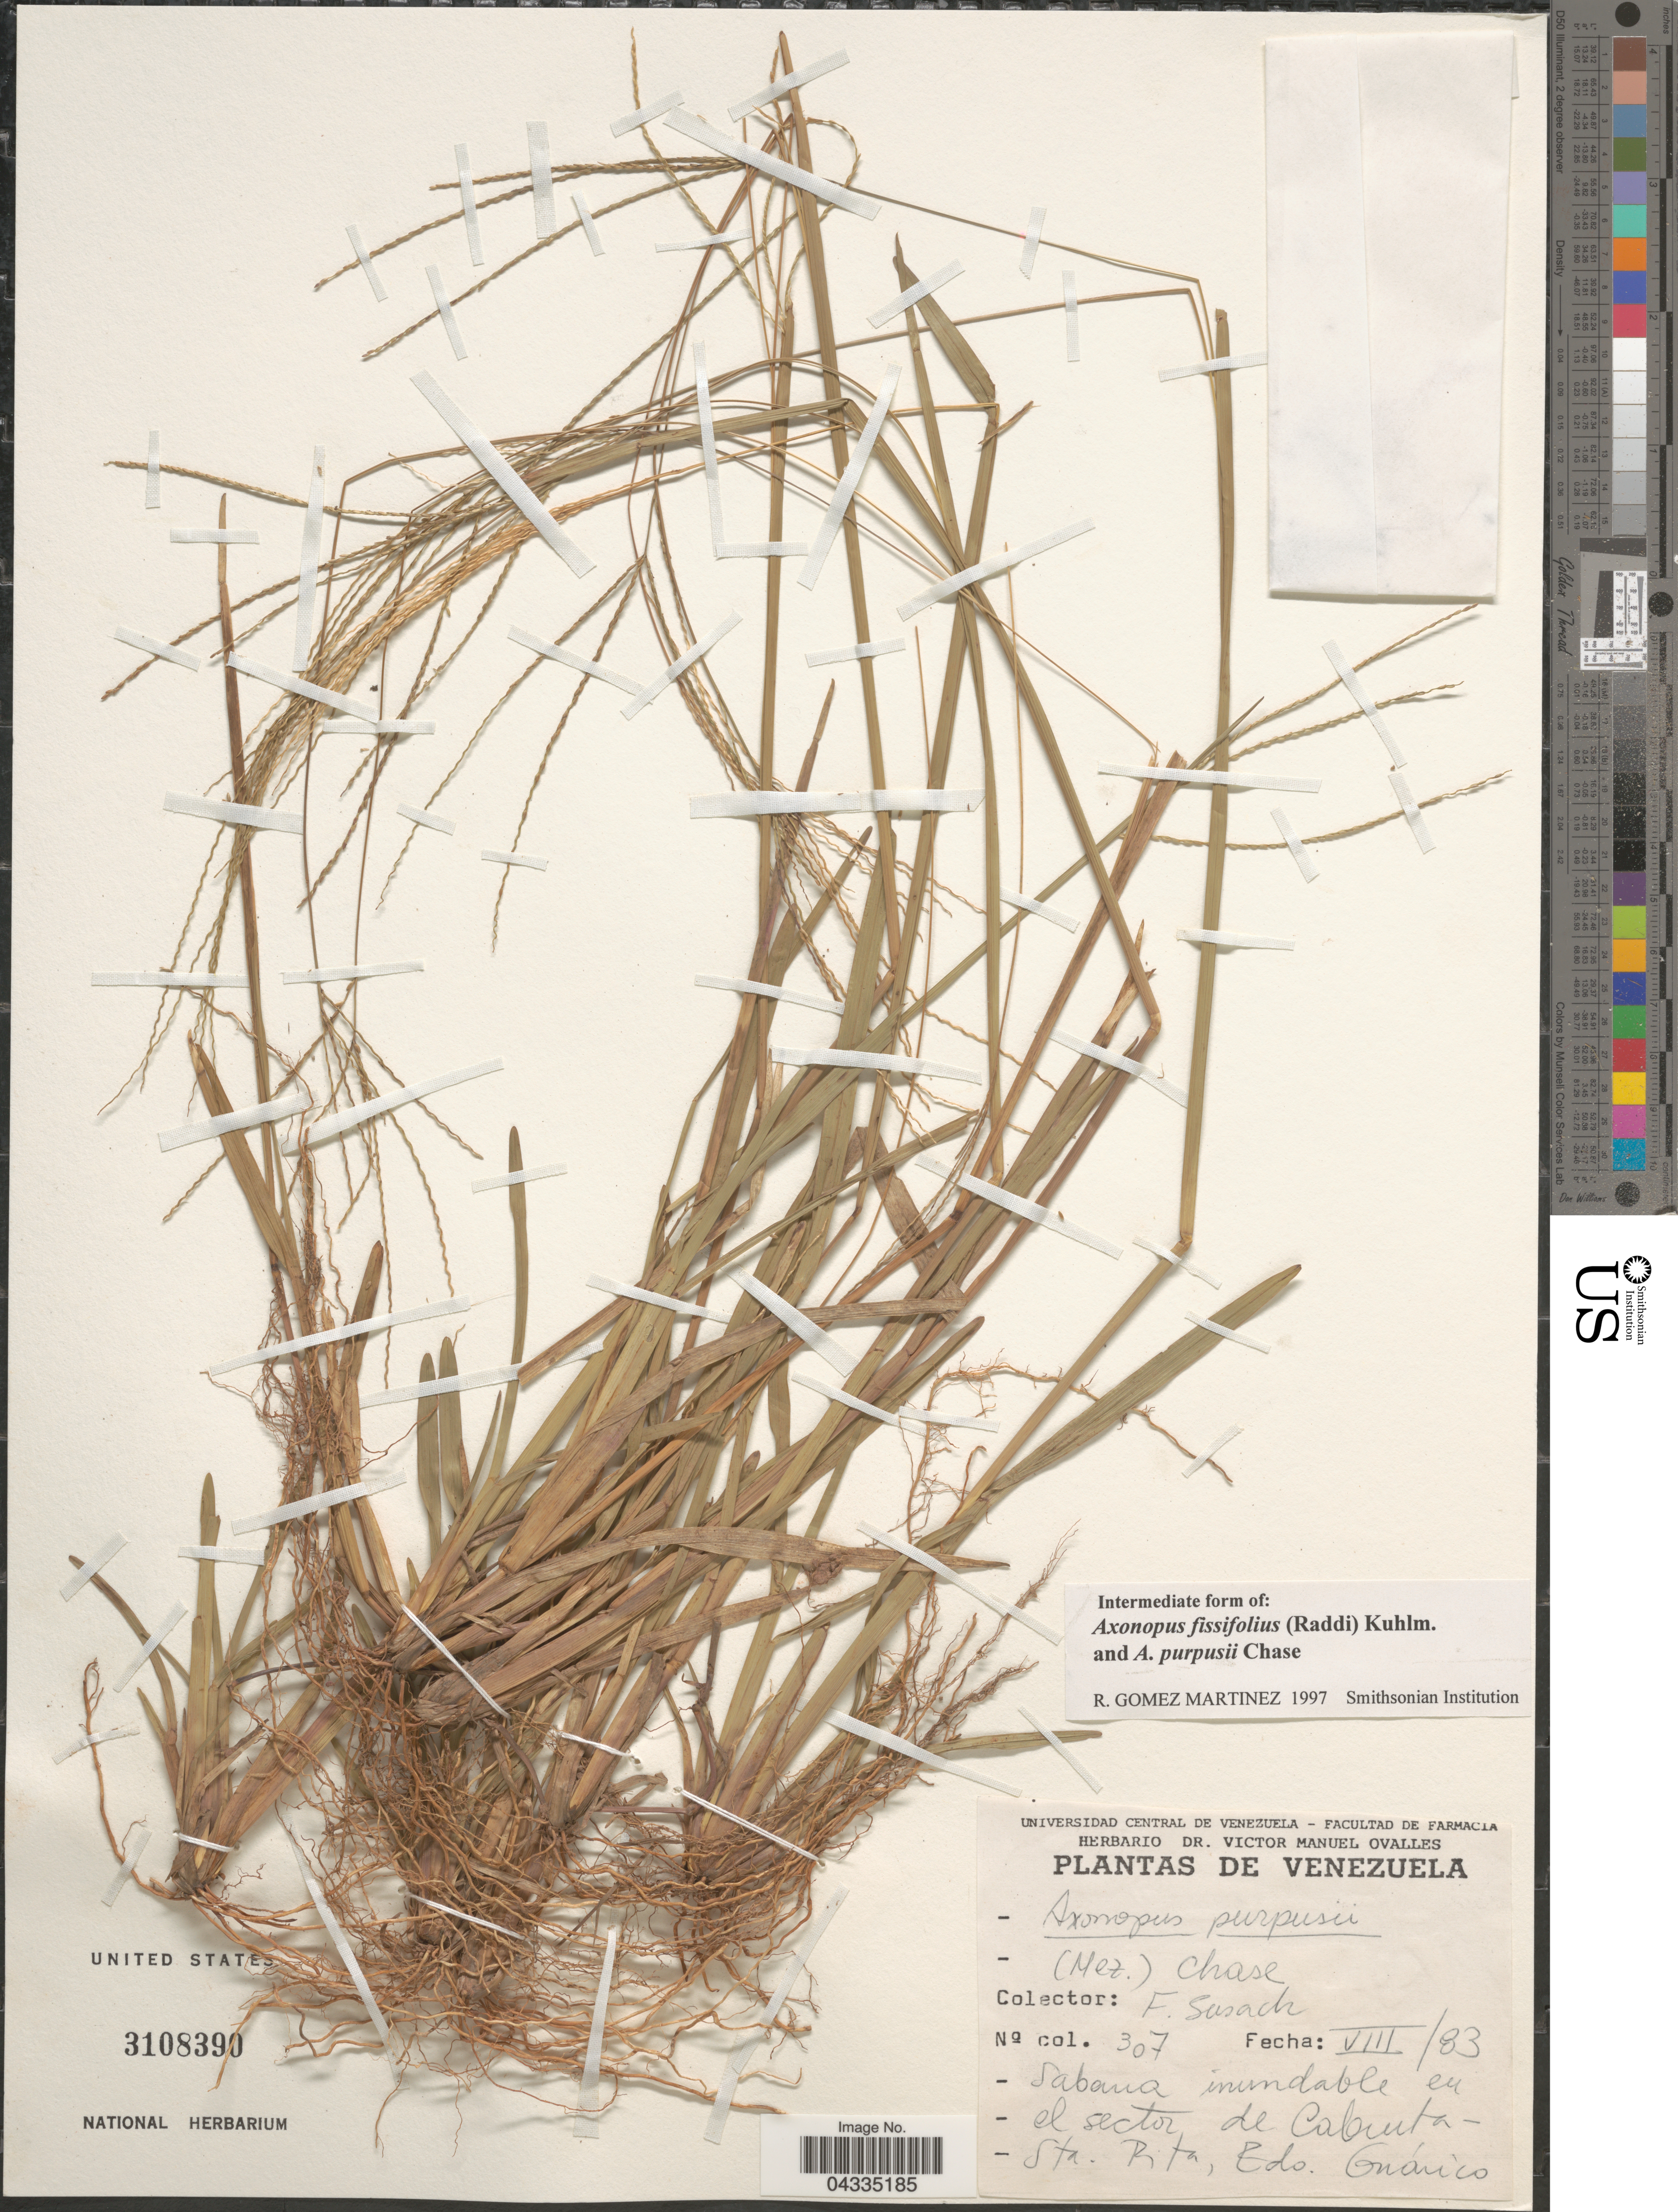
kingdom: Plantae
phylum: Tracheophyta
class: Liliopsida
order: Poales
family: Poaceae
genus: Axonopus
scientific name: Axonopus purpusii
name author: (Mez) Chase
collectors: F. Susach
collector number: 307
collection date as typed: Transcribed d/m/y: /8/83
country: Venezuela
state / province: Guarico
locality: Sabana inundable en el sector de Cabuita- Sta Rita.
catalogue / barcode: US 3108390